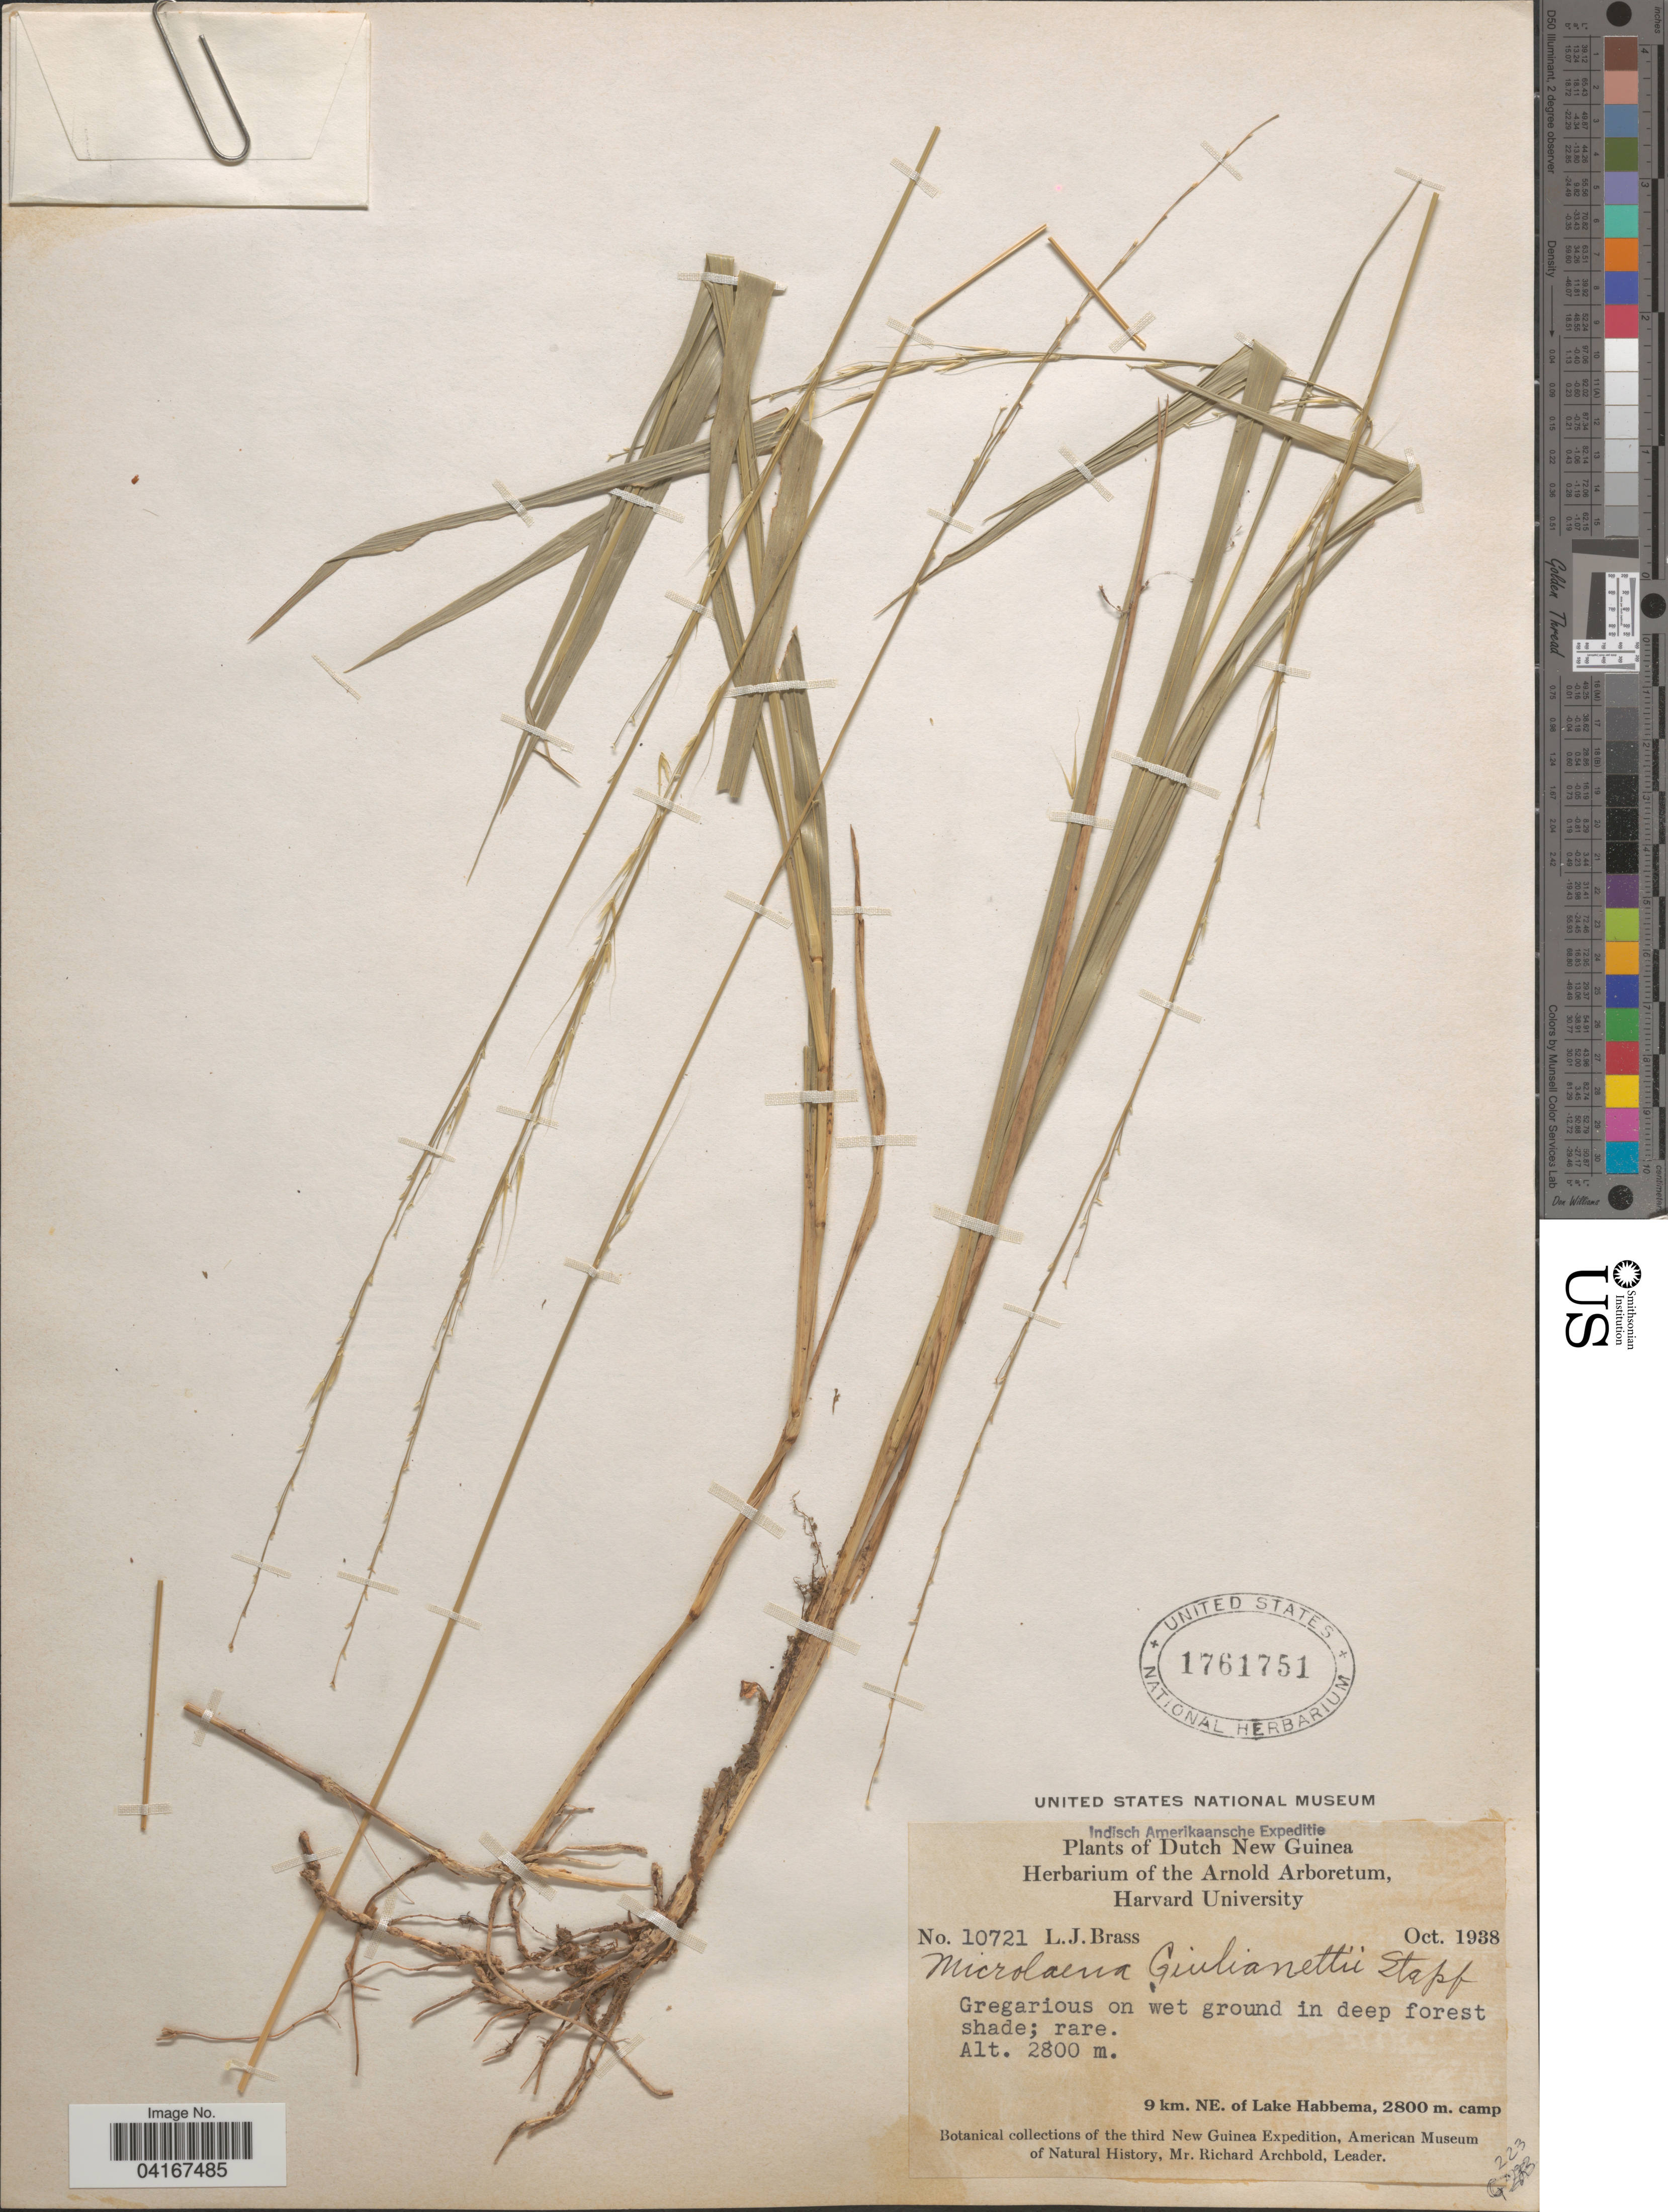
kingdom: Plantae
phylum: Tracheophyta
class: Liliopsida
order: Poales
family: Poaceae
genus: Microlaena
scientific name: Microlaena giulianettii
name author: Stapf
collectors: L. J. Brass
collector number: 10721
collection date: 1938-10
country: Indonesia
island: New Guinea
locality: Indisch Amerikaansche Expeditie. Dutch New Guinea. 9 km. NE. of Lake Habbema. The third New Guinea Expedition.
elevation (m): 2800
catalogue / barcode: US 1761751